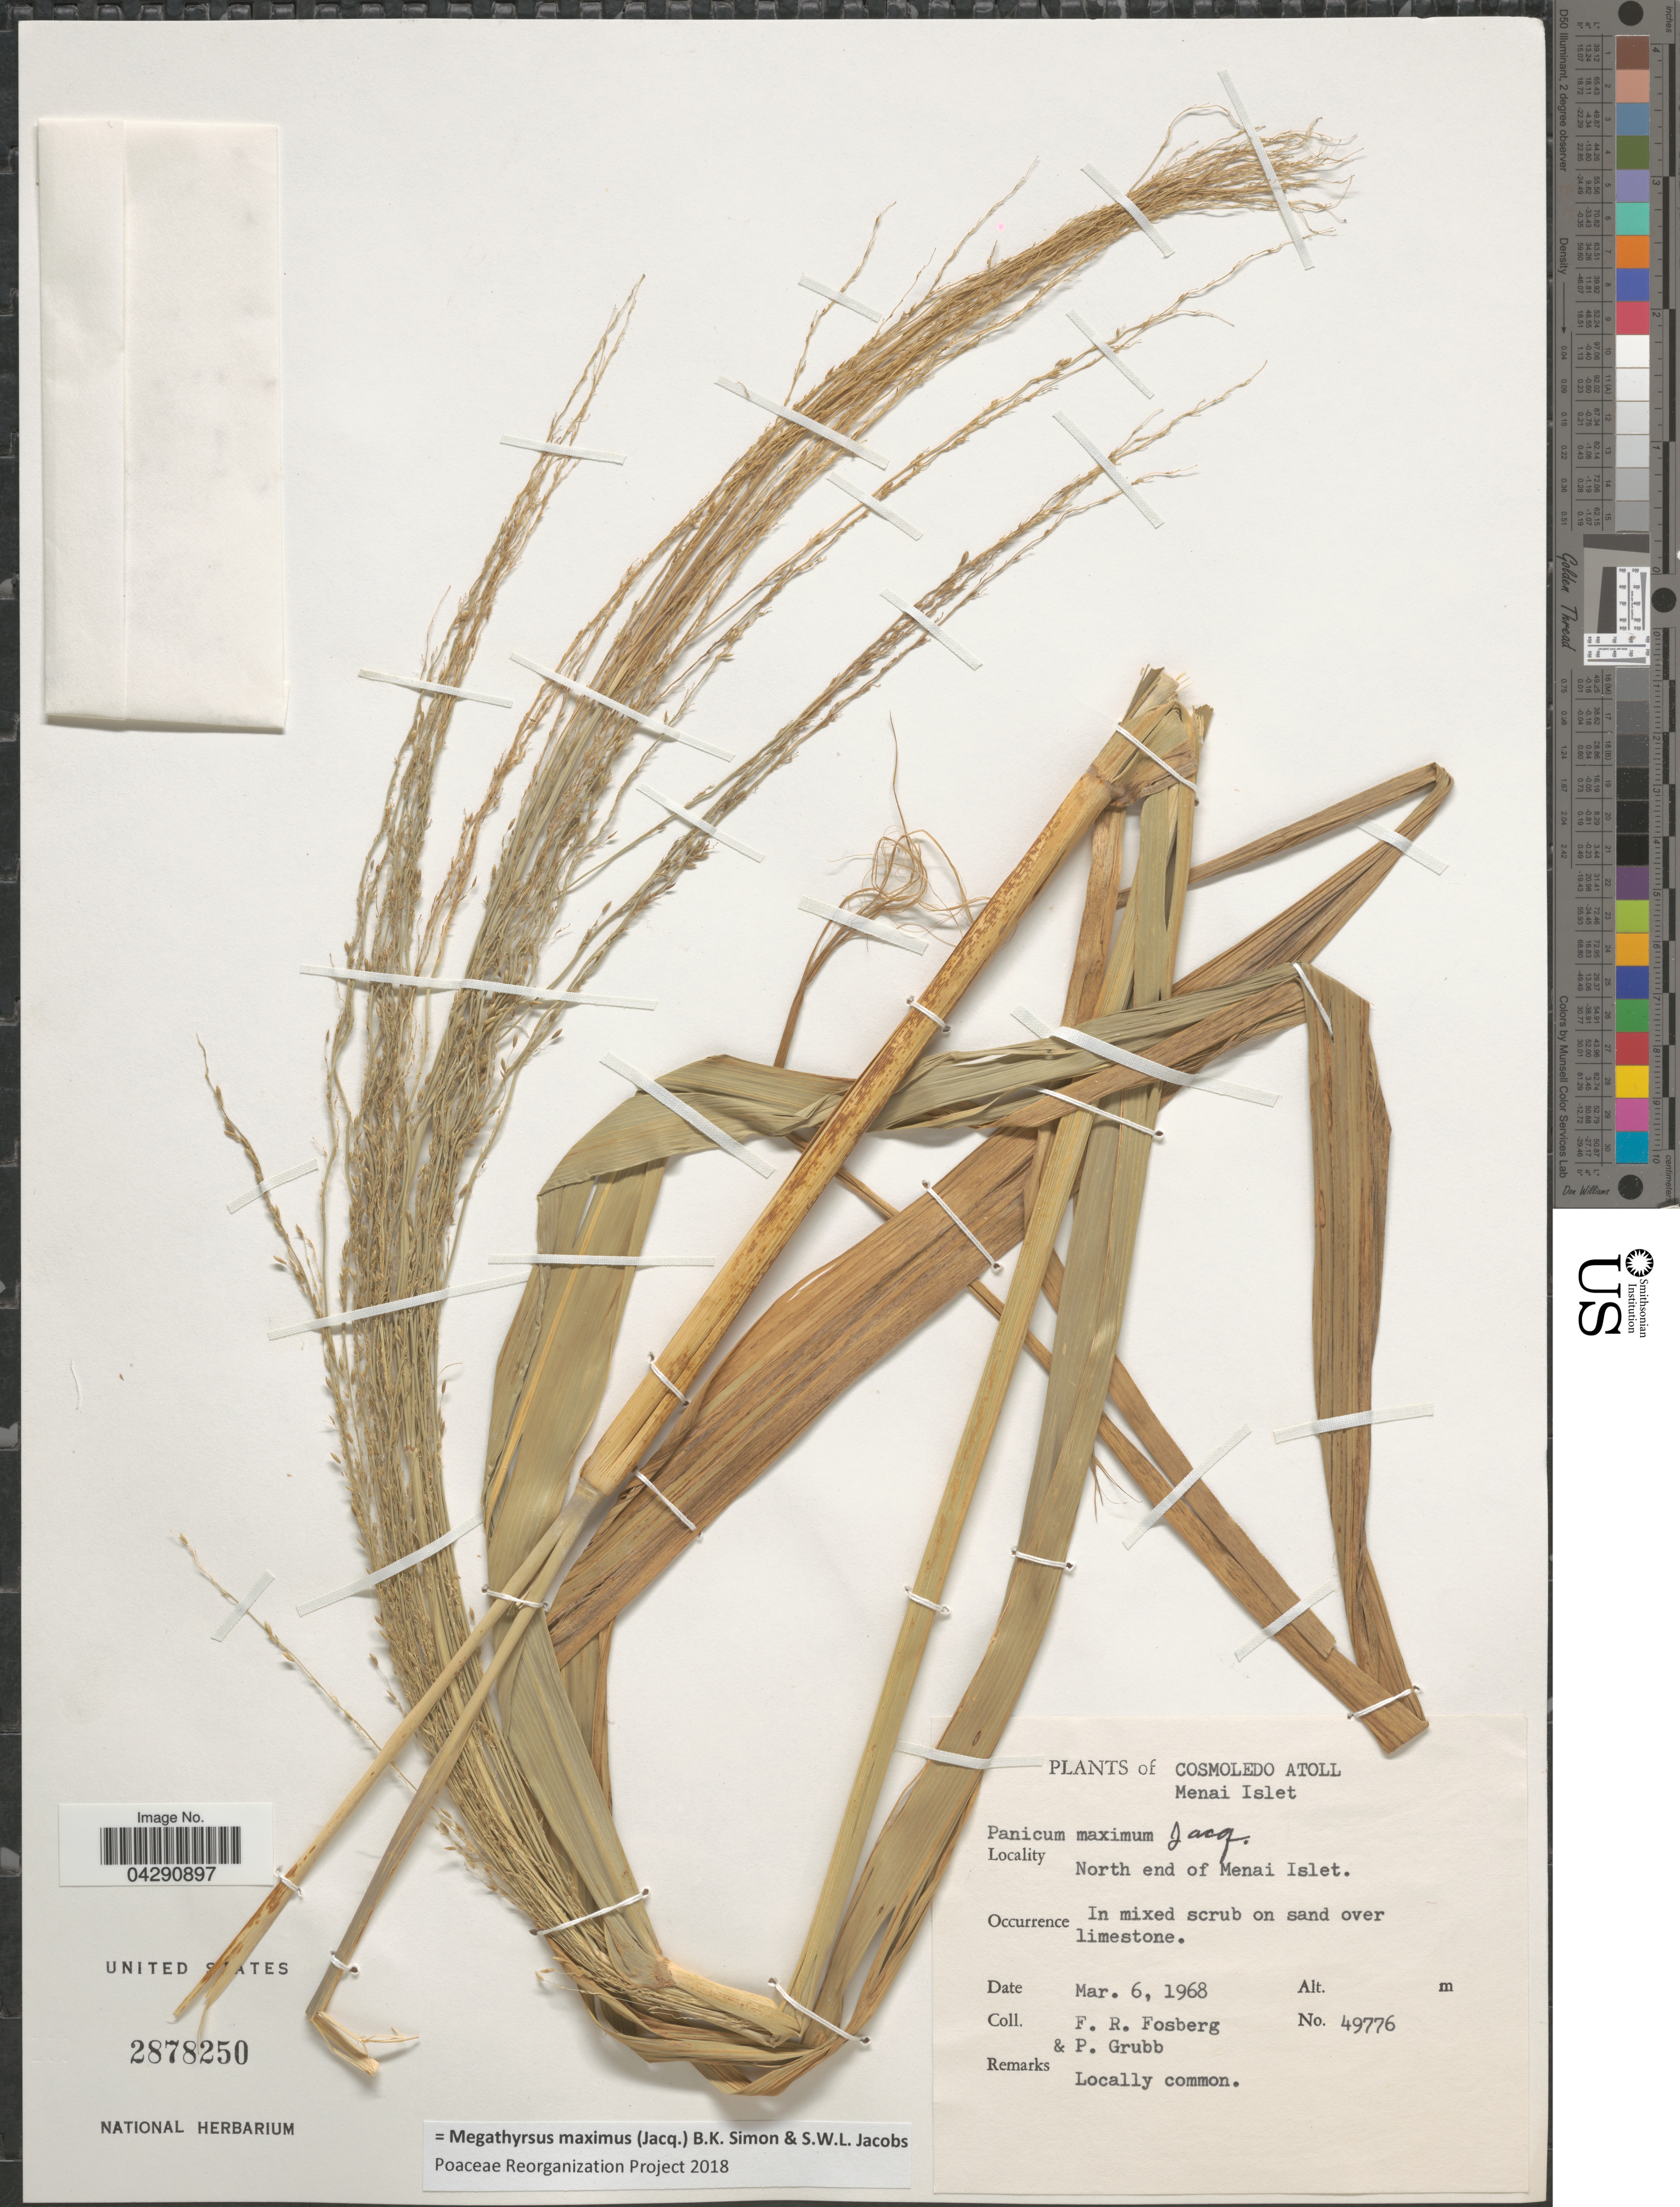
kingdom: Plantae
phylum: Tracheophyta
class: Liliopsida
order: Poales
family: Poaceae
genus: Megathyrsus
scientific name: Megathyrsus maximus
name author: (Jacq.) B.K. Simon & S.W.L. Jacobs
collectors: F. R. Fosberg & P. J. Grubb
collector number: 49776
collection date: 1968-03-06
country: Seychelles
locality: Cosmoledo Atoll. Menai Islet. North end of Menai Islet.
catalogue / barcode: US 2878250